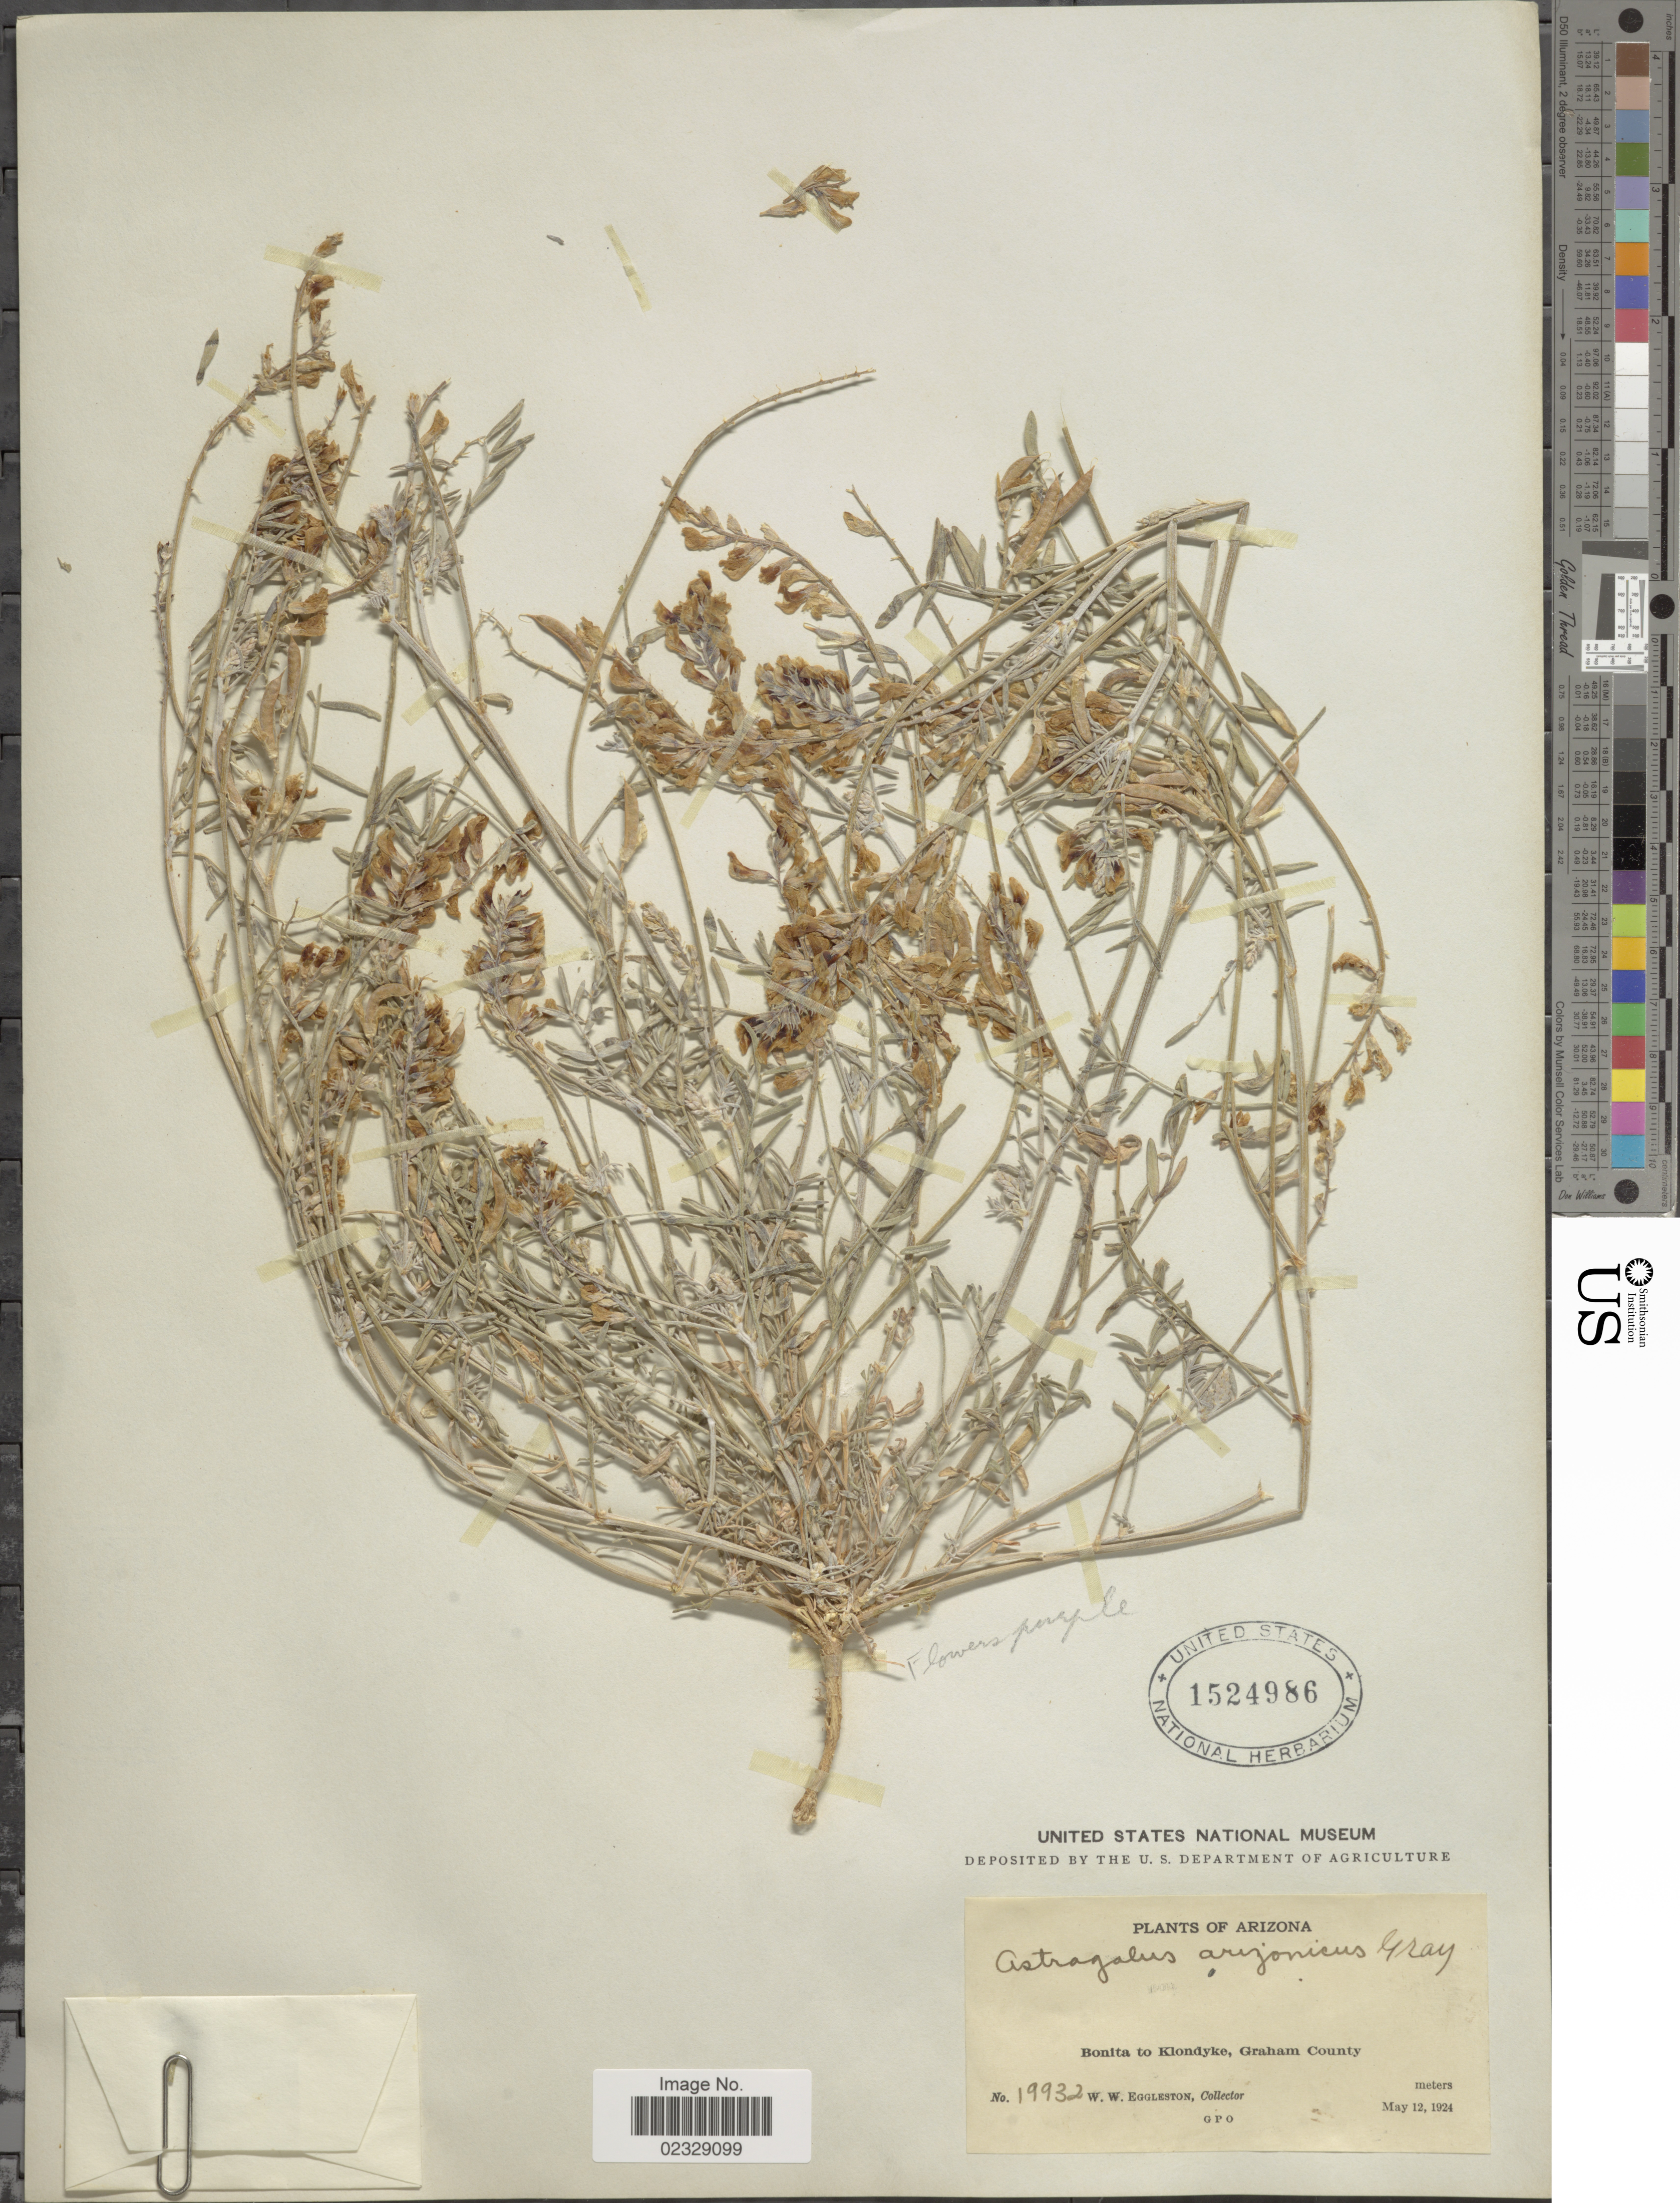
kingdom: Plantae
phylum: Tracheophyta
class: Magnoliopsida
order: Fabales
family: Fabaceae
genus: Astragalus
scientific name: Astragalus arizonicus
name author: A. Gray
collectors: W. W. Eggleston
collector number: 19932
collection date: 1924-05-12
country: United States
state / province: Arizona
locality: Bonita to Klondyke, Graham County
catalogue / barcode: US 1524986